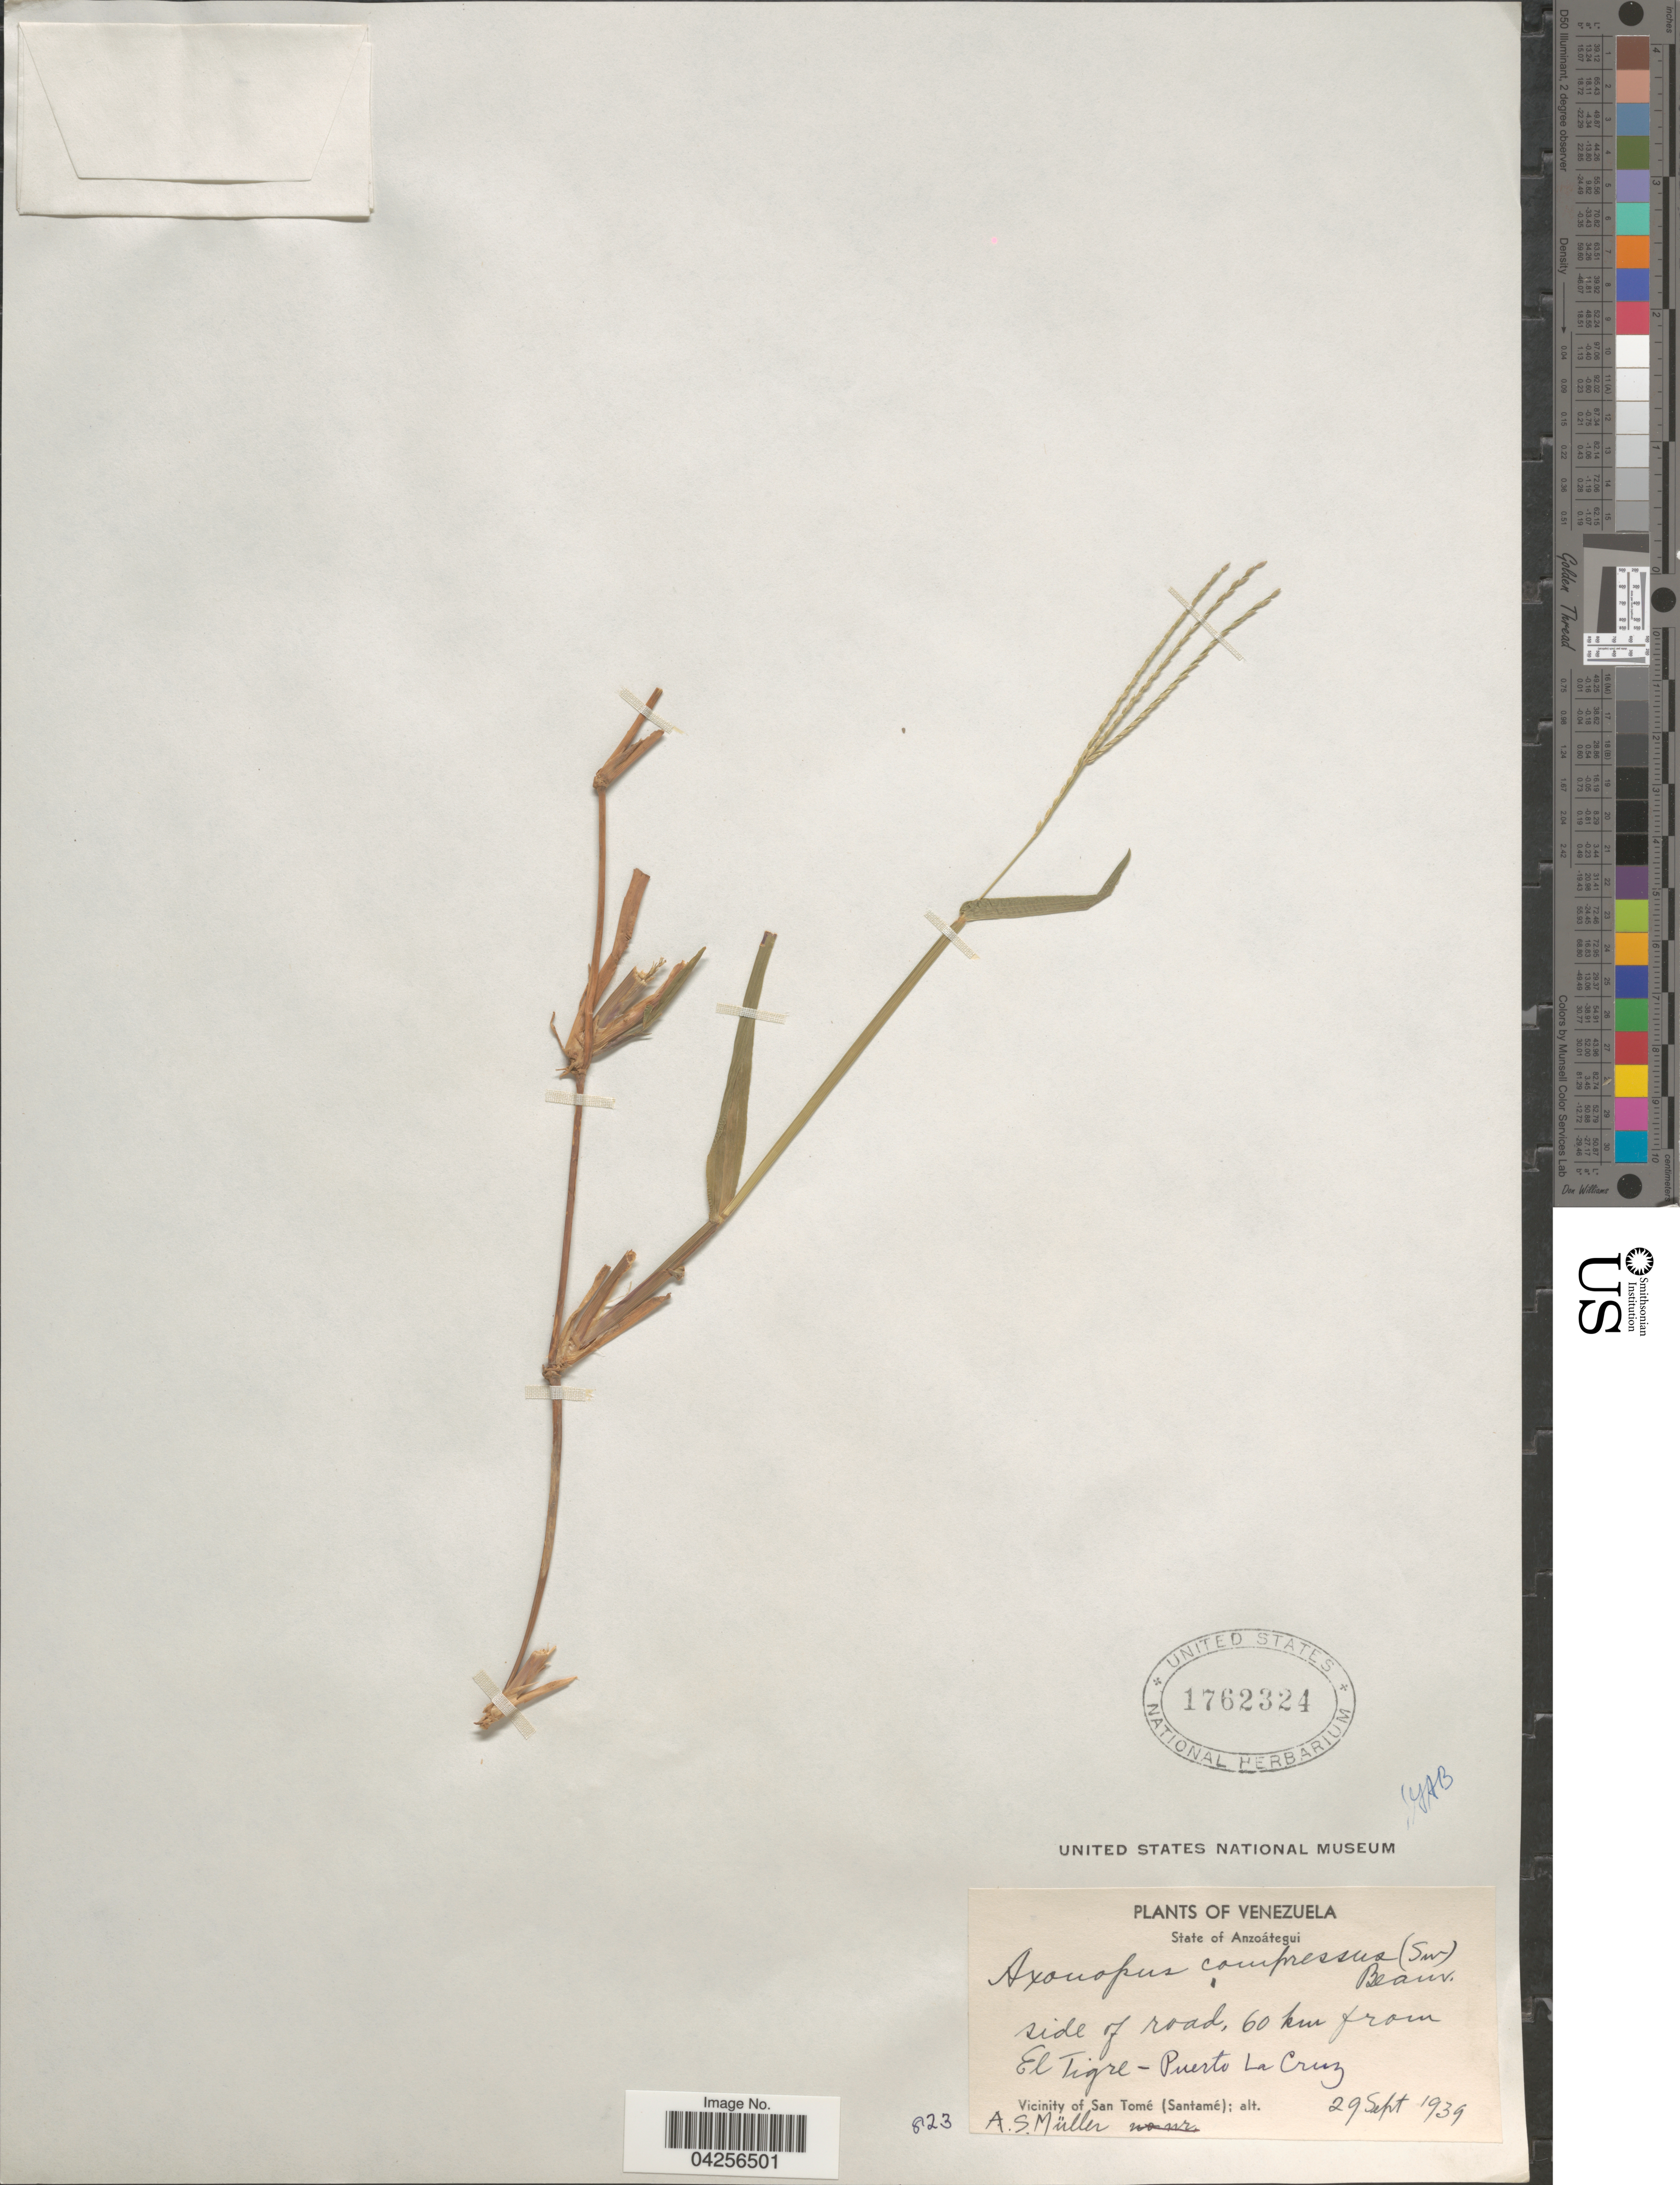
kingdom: Plantae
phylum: Tracheophyta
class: Liliopsida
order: Poales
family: Poaceae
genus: Axonopus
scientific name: Axonopus compressus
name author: (Sw.) P. Beauv.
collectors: A. Muller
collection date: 1939-09-29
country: Venezuela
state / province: Anzoategui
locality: Side of road, 60 km from El Tigre- Puerto La Cruz. Vicinity of San Tomé (Santamé).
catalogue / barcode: US 1762324